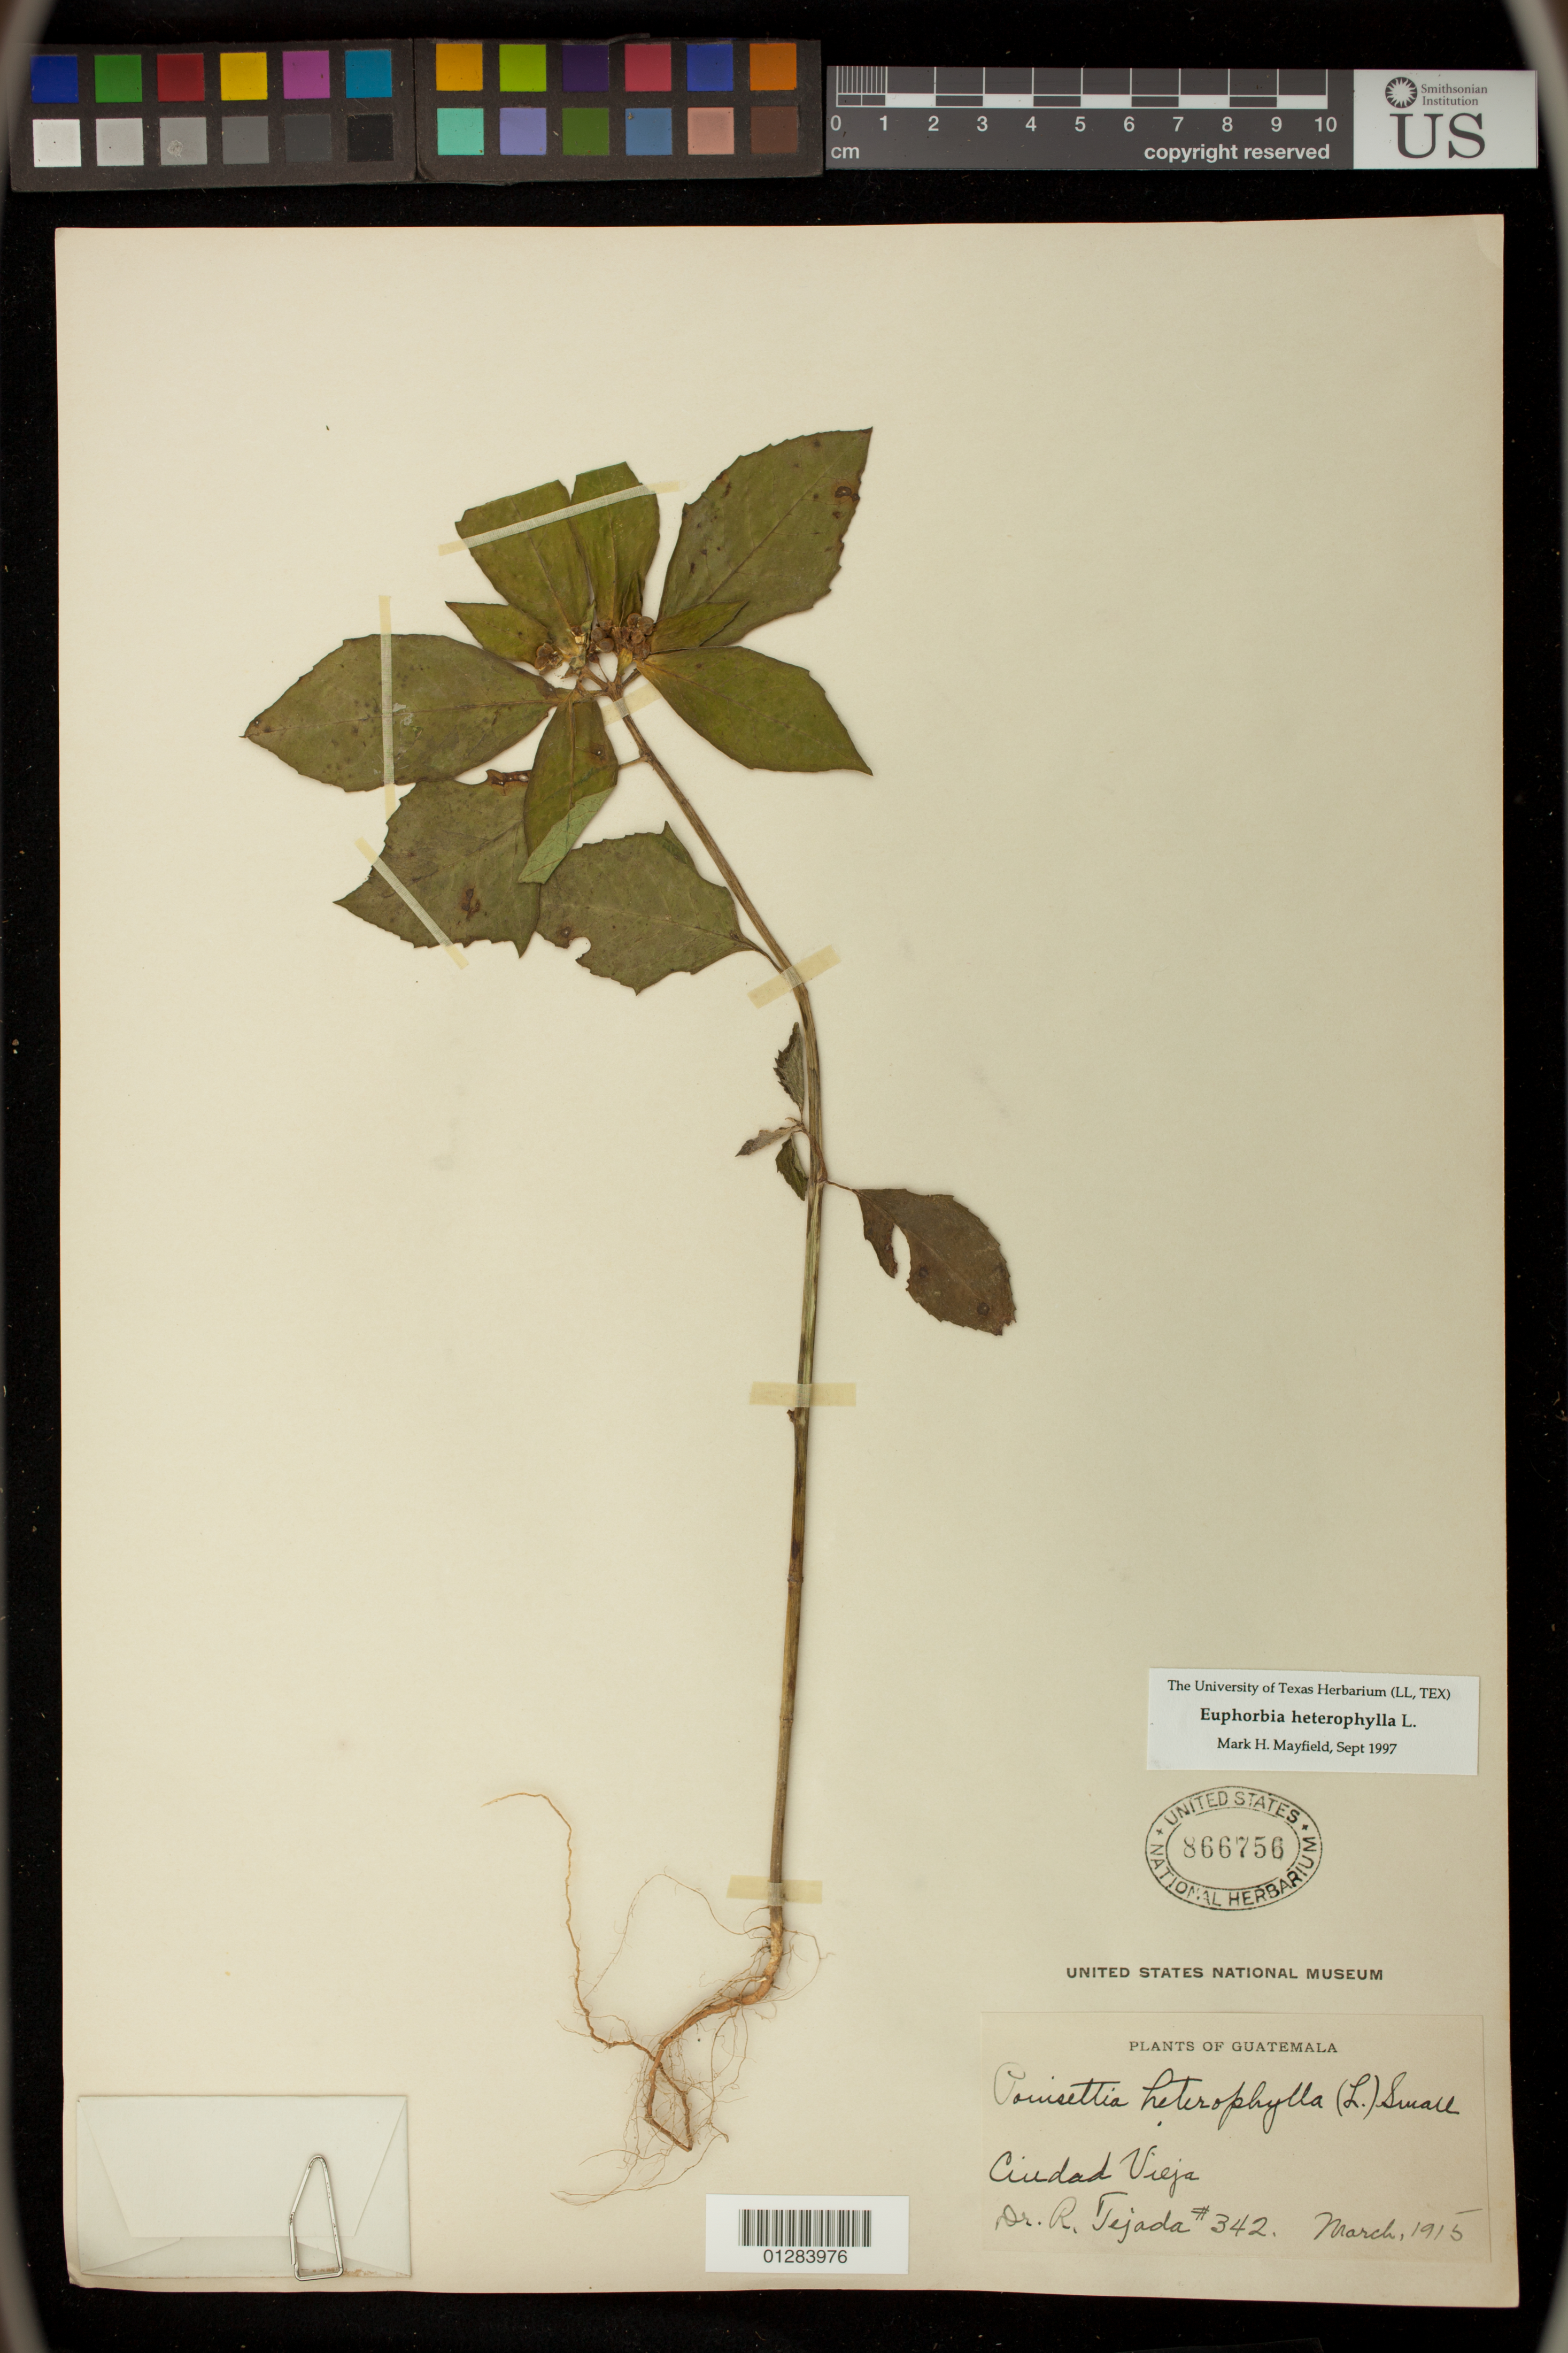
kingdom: Plantae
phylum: Tracheophyta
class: Magnoliopsida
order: Malpighiales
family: Euphorbiaceae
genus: Euphorbia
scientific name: Euphorbia heterophylla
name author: L.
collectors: R. Tejada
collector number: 342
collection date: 1915-03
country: Guatemala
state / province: Sacatepéquez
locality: Ciudad Vieja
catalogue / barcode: US 866756